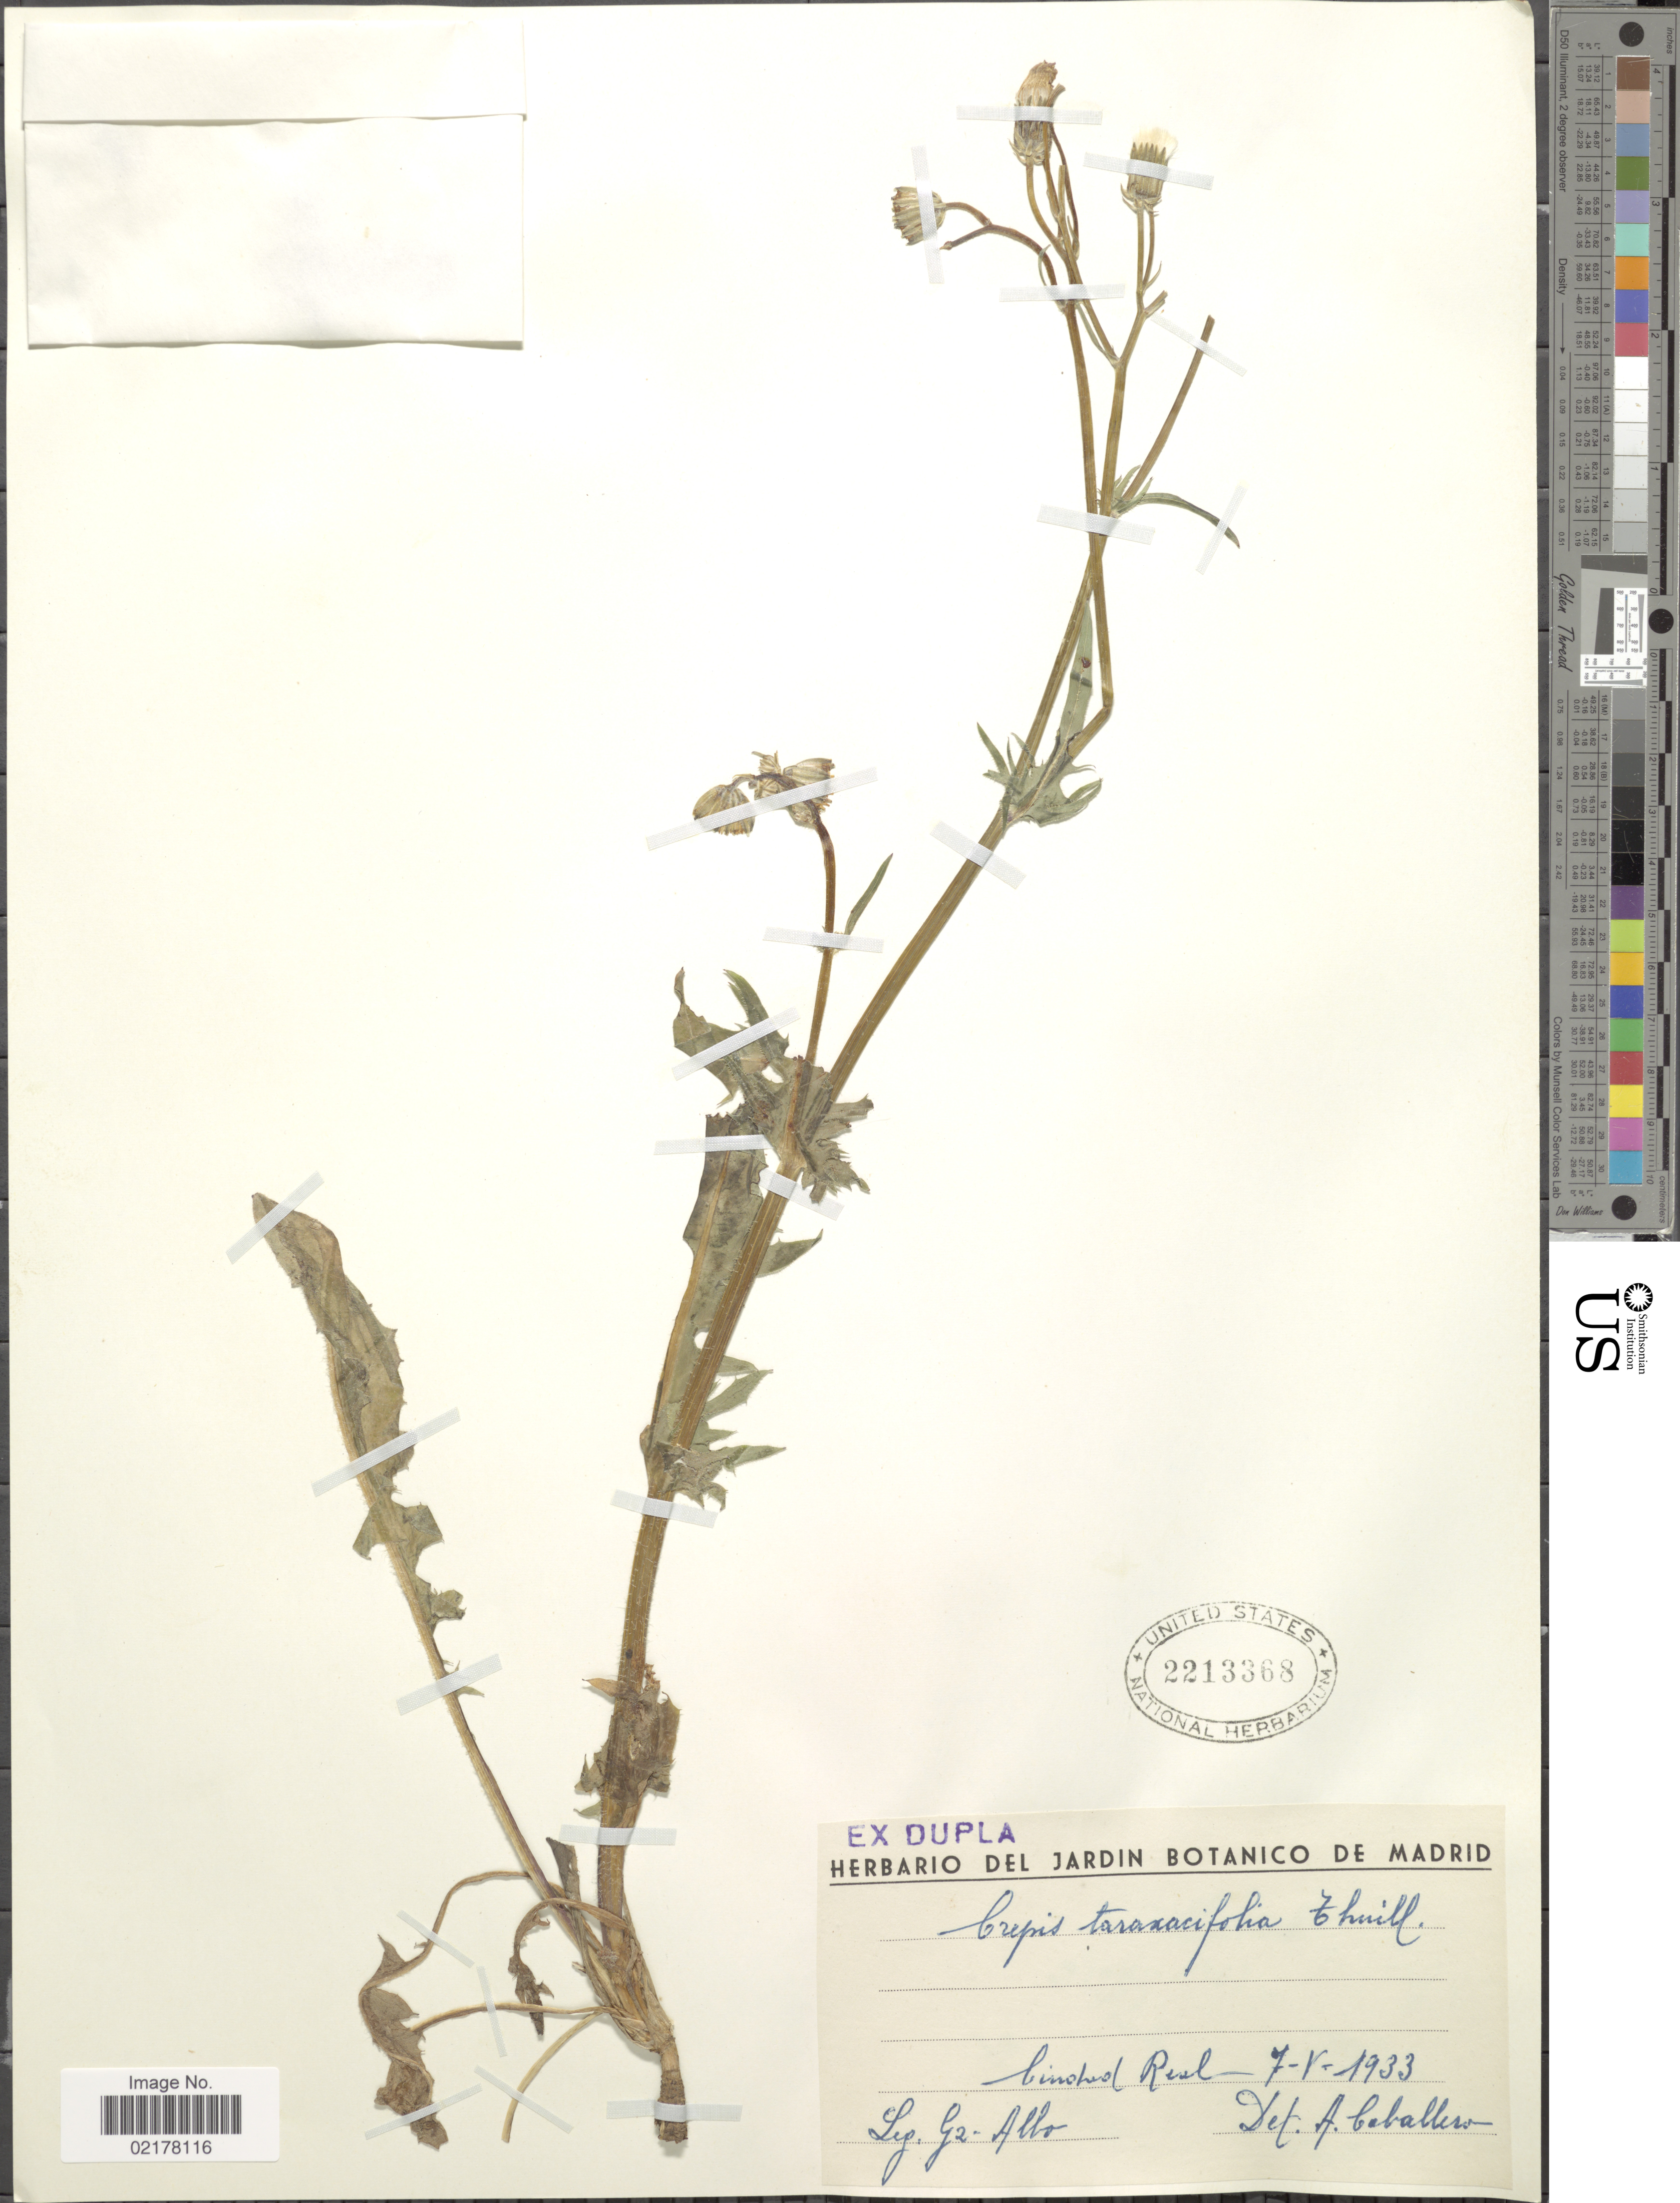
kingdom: Plantae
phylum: Tracheophyta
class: Magnoliopsida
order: Asterales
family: Asteraceae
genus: Crepis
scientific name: Crepis vesicaria subsp. taraxacifolia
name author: (Thuill.) Thell.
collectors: -. Albo G.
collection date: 1933-05-07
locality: Cinchesl Resl [interpreted]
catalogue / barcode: US 2213368